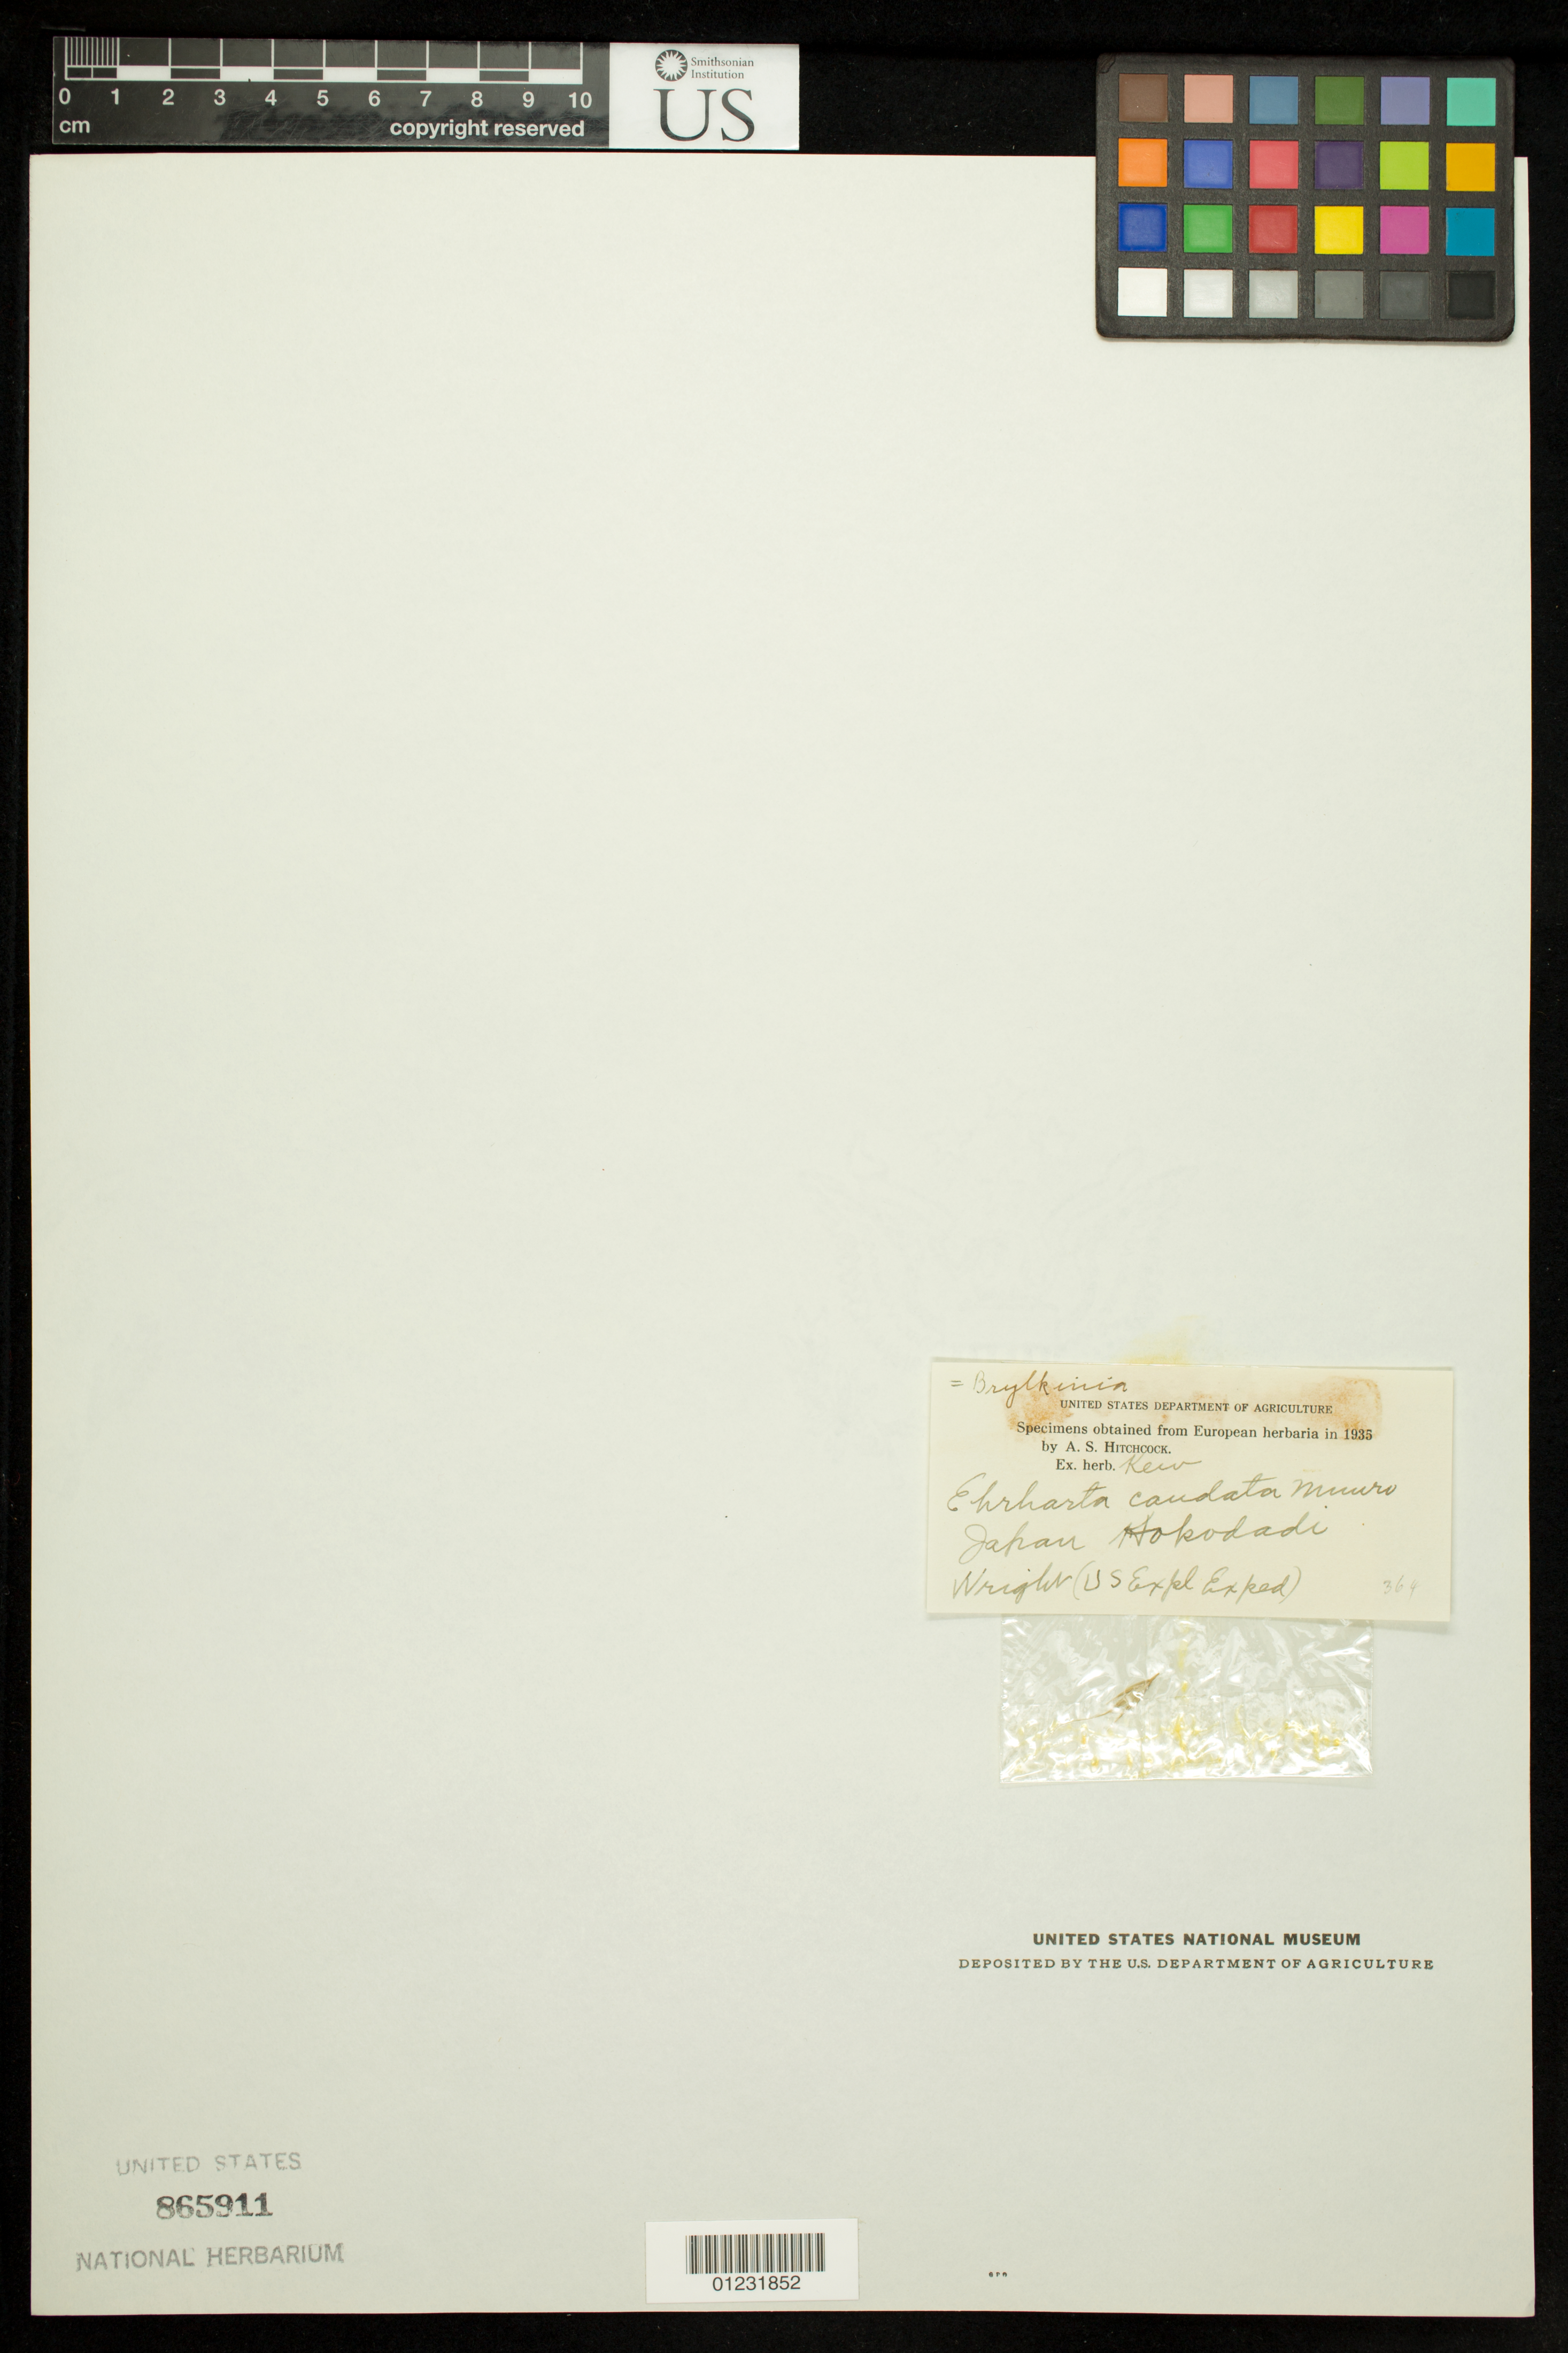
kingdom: Plantae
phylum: Tracheophyta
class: Liliopsida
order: Poales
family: Poaceae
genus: Ehrharta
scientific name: Ehrharta caudata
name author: Munro ex A. Gray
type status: Type Collection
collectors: C. Wright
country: Japan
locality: Hakodadi.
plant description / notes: Fragmentary material of type specimen ex herb. Kew.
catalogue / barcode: US 865911